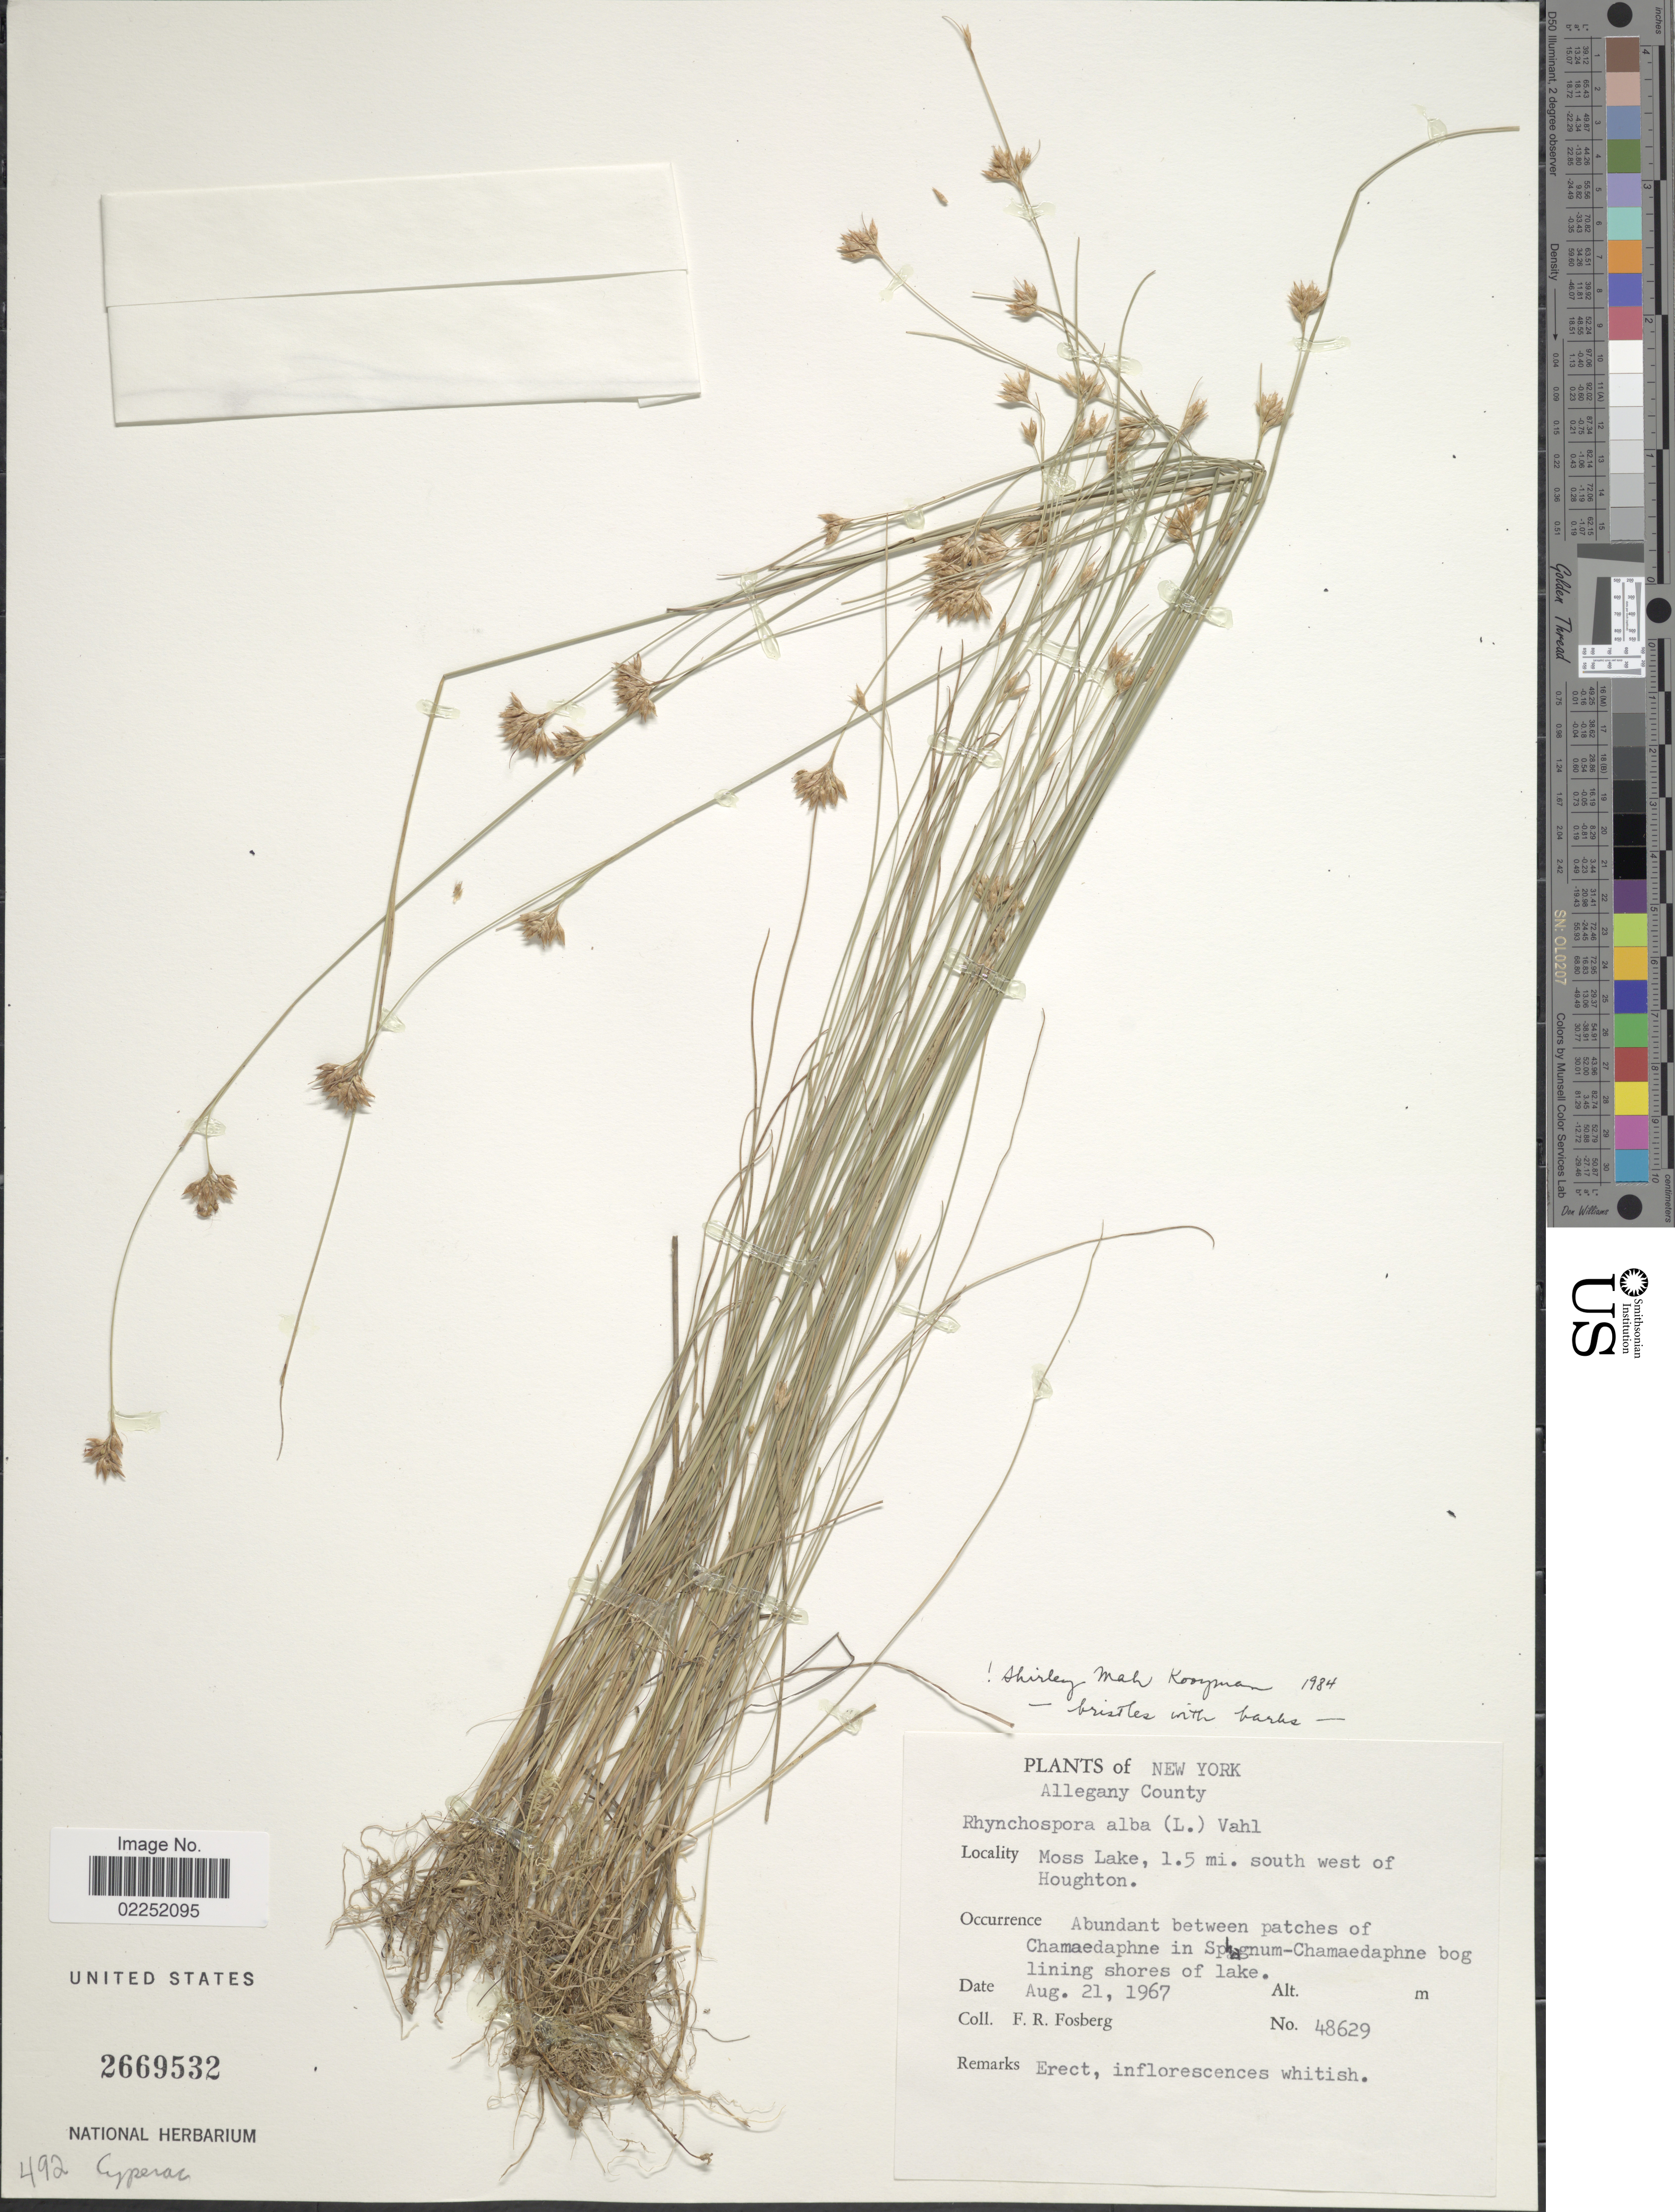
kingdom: Plantae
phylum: Tracheophyta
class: Liliopsida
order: Poales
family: Cyperaceae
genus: Rhynchospora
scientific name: Rhynchospora alba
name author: (L.) Vahl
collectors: F. R. Fosberg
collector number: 48629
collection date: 1967-08-21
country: United States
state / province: New York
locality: Allegany County, Moss Lake, 1.5 mi south west of Houghton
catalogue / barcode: US 2669532